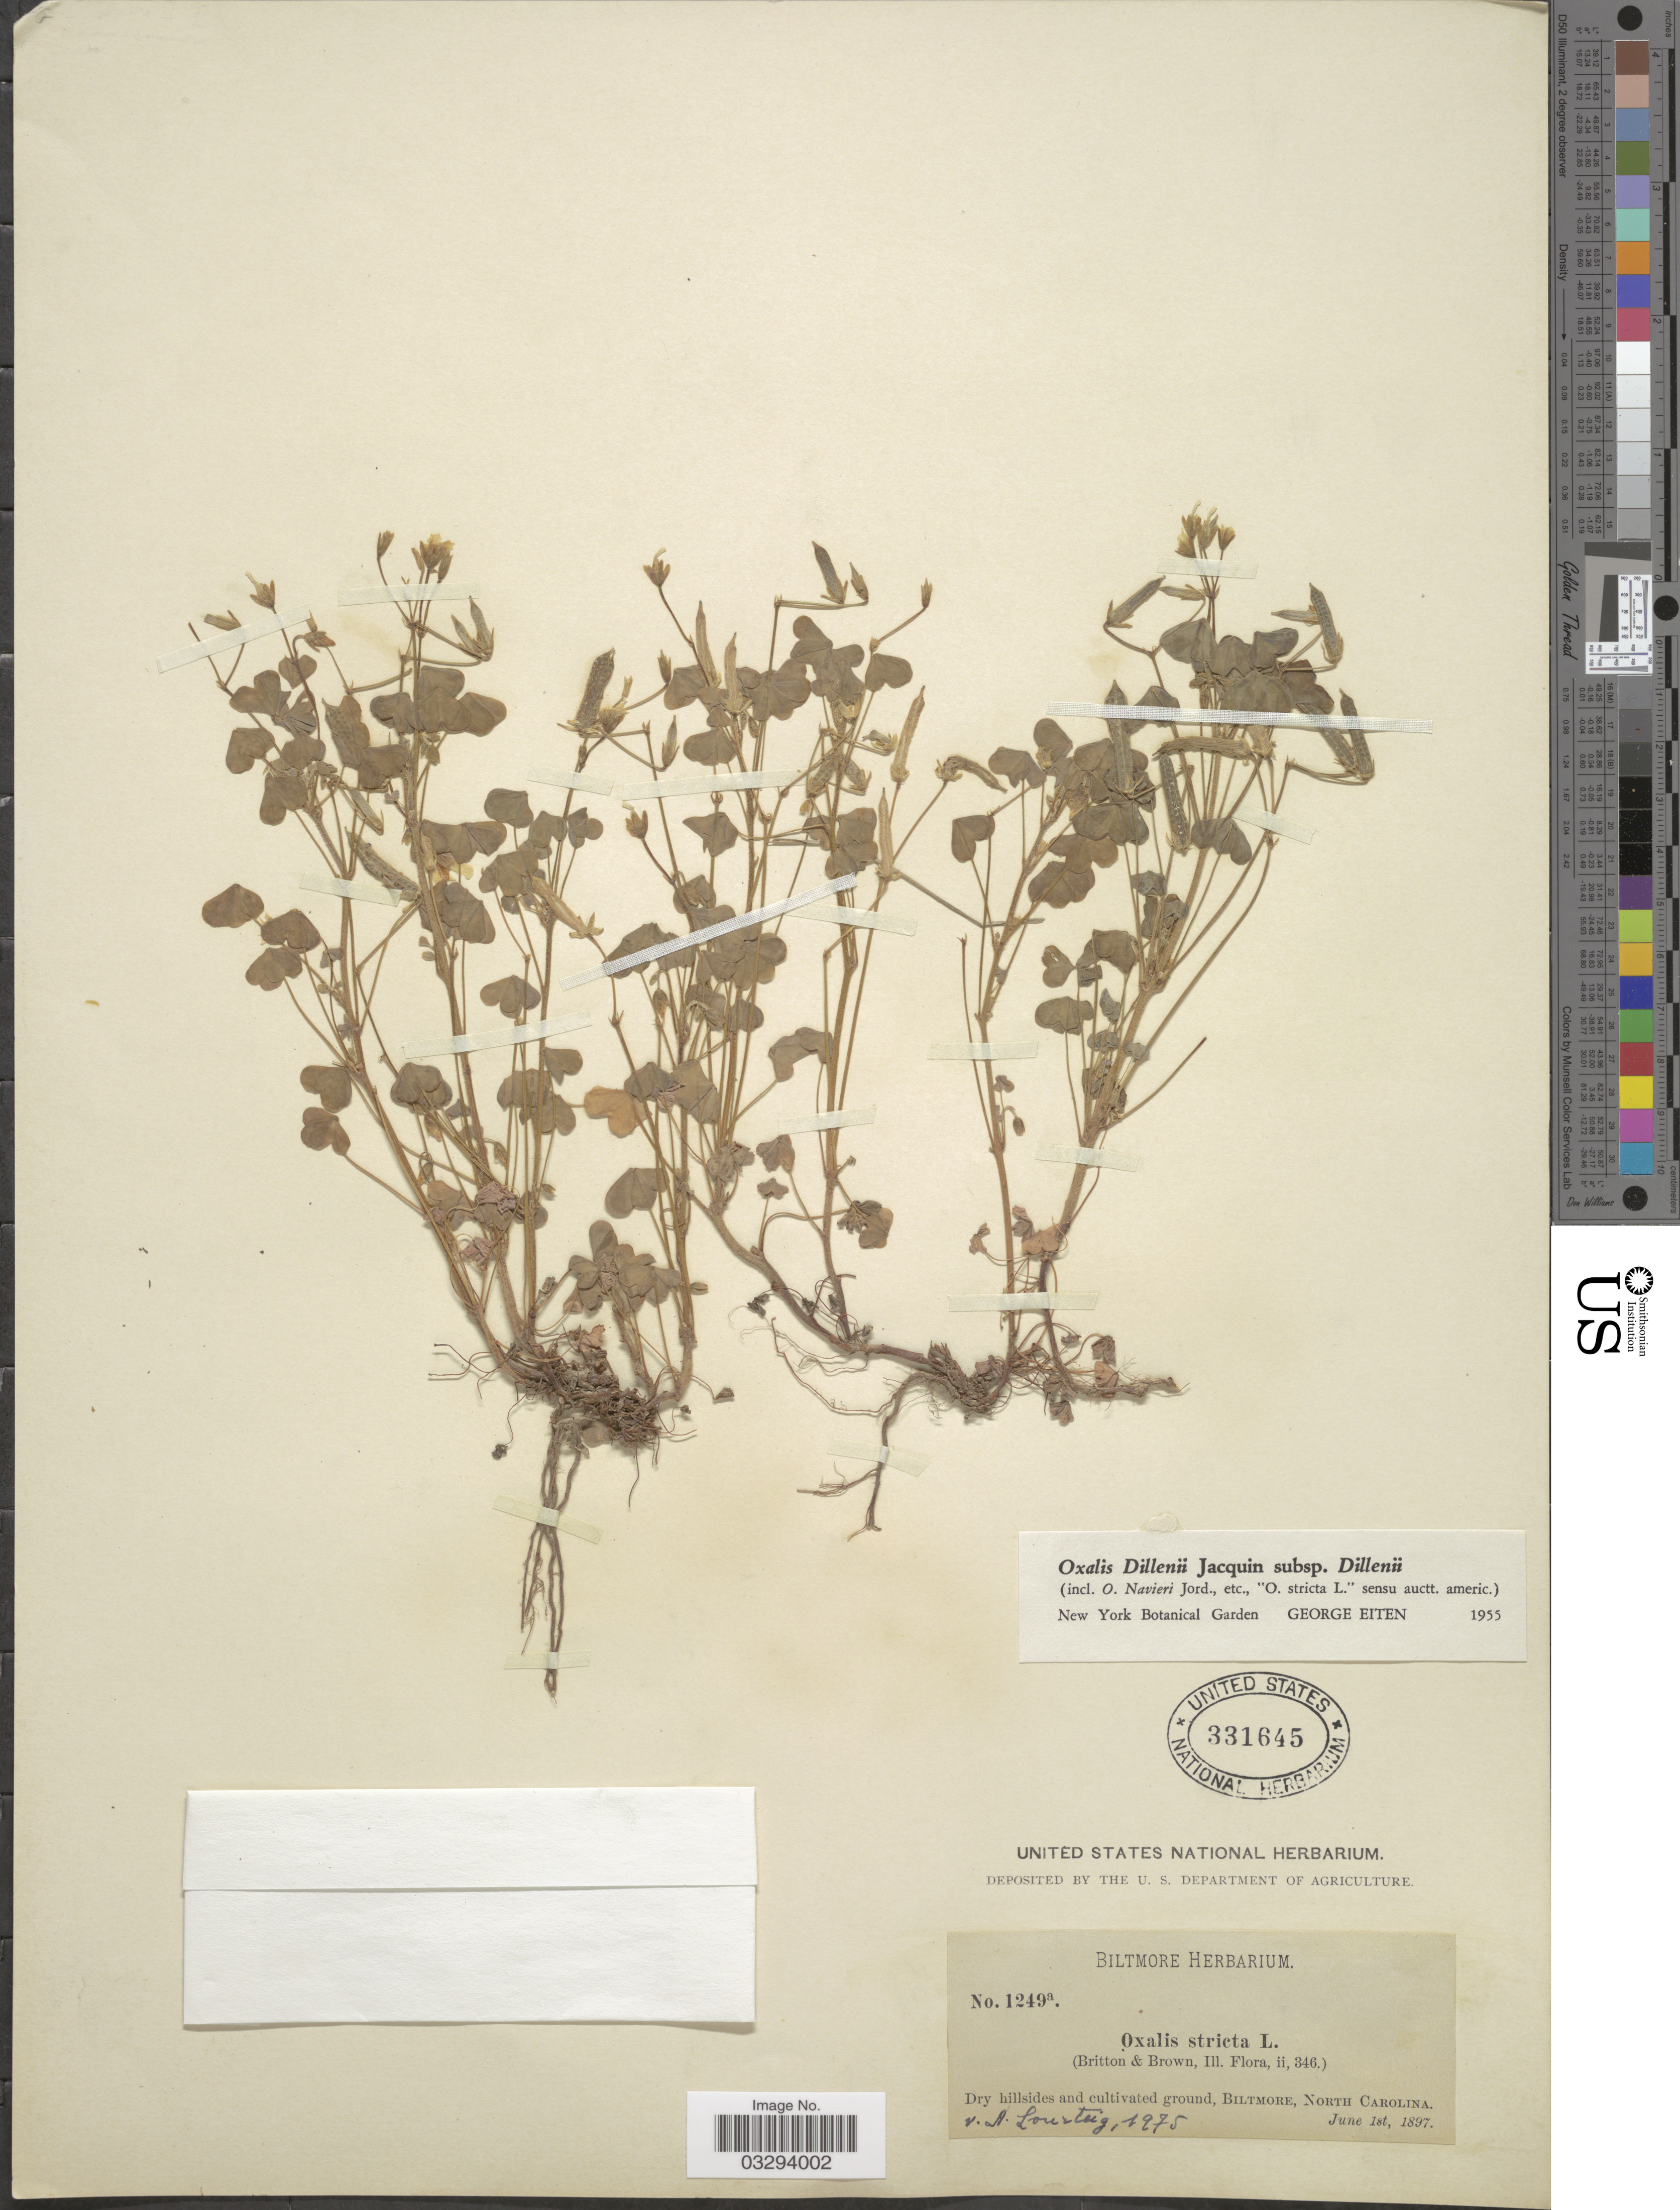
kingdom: Plantae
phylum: Tracheophyta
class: Magnoliopsida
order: Oxalidales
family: Oxalidaceae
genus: Oxalis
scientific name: Oxalis stricta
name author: L.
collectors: ex herb. Biltmore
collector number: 1249a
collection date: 1897-06-01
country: United States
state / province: North Carolina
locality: Biltmore.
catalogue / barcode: US 331645